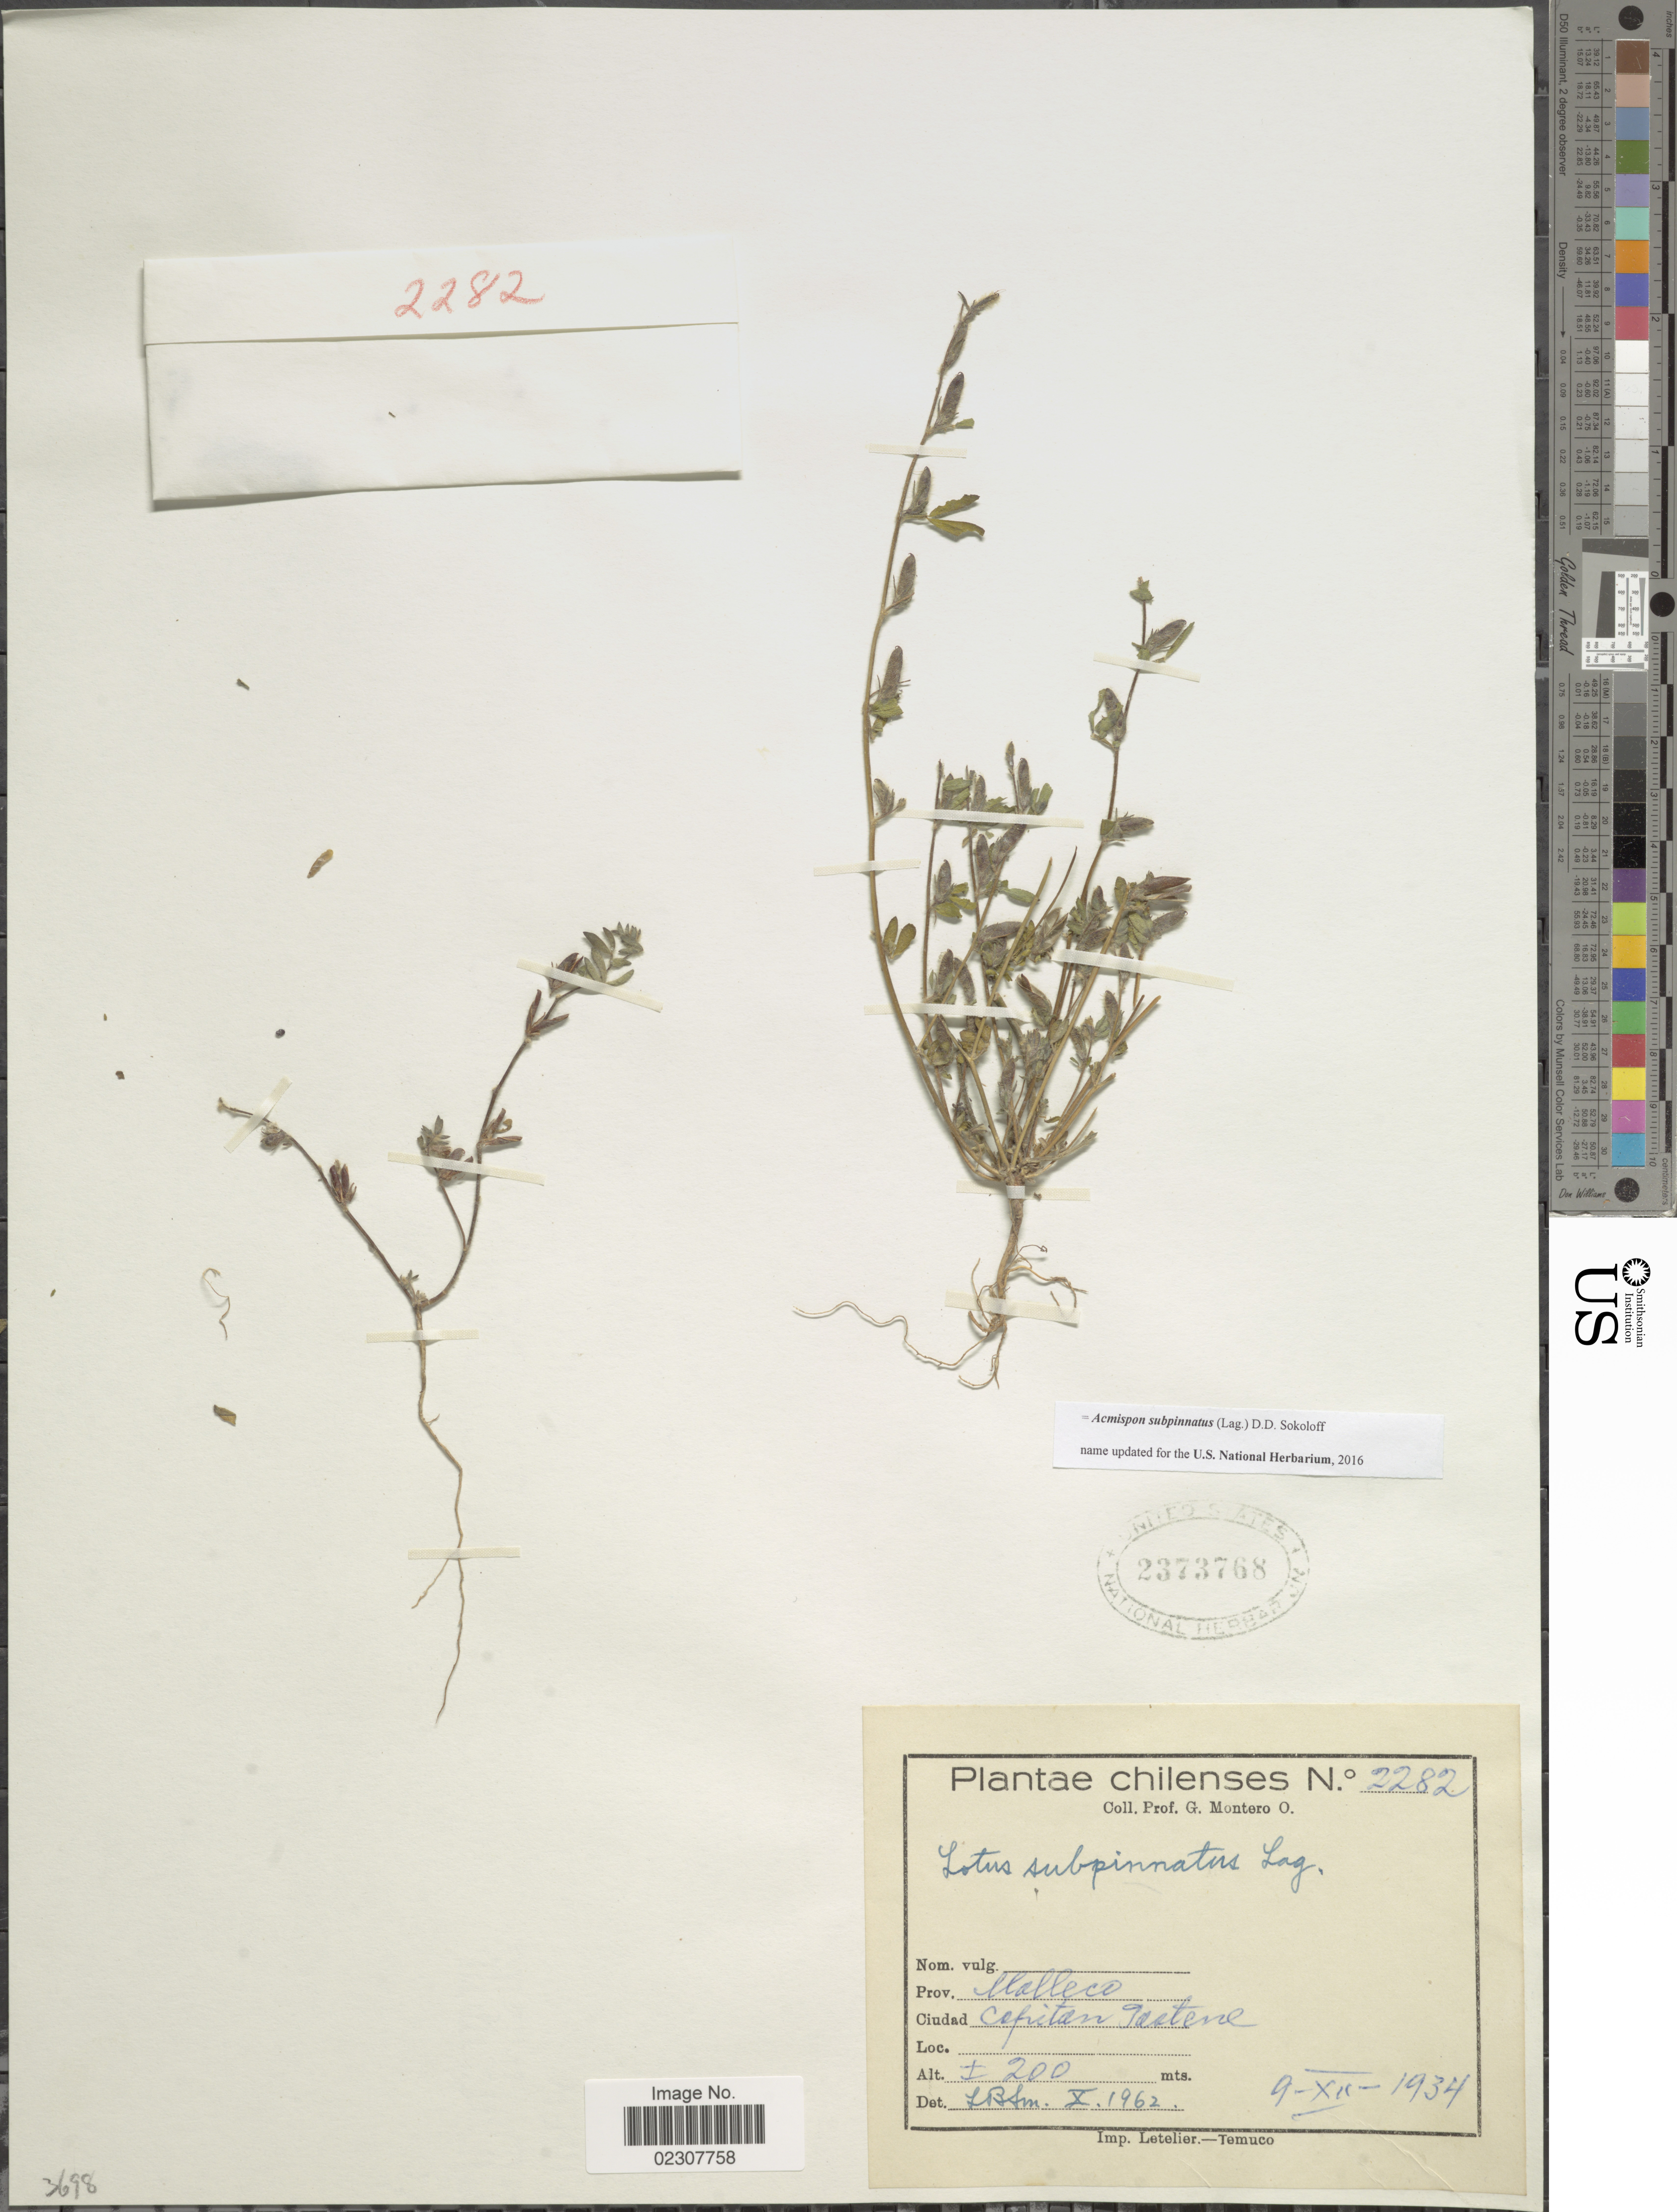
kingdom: Plantae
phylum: Tracheophyta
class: Magnoliopsida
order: Fabales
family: Fabaceae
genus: Acmispon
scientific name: Acmispon subpinnatus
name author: (Lag.) D.D. Sokoloff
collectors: G. Montero O.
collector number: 2282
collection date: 1934-12-09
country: Chile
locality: Prov. Malleco, Ciudad Capitán Pastene, Chilenses.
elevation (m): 200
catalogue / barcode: US 2373768